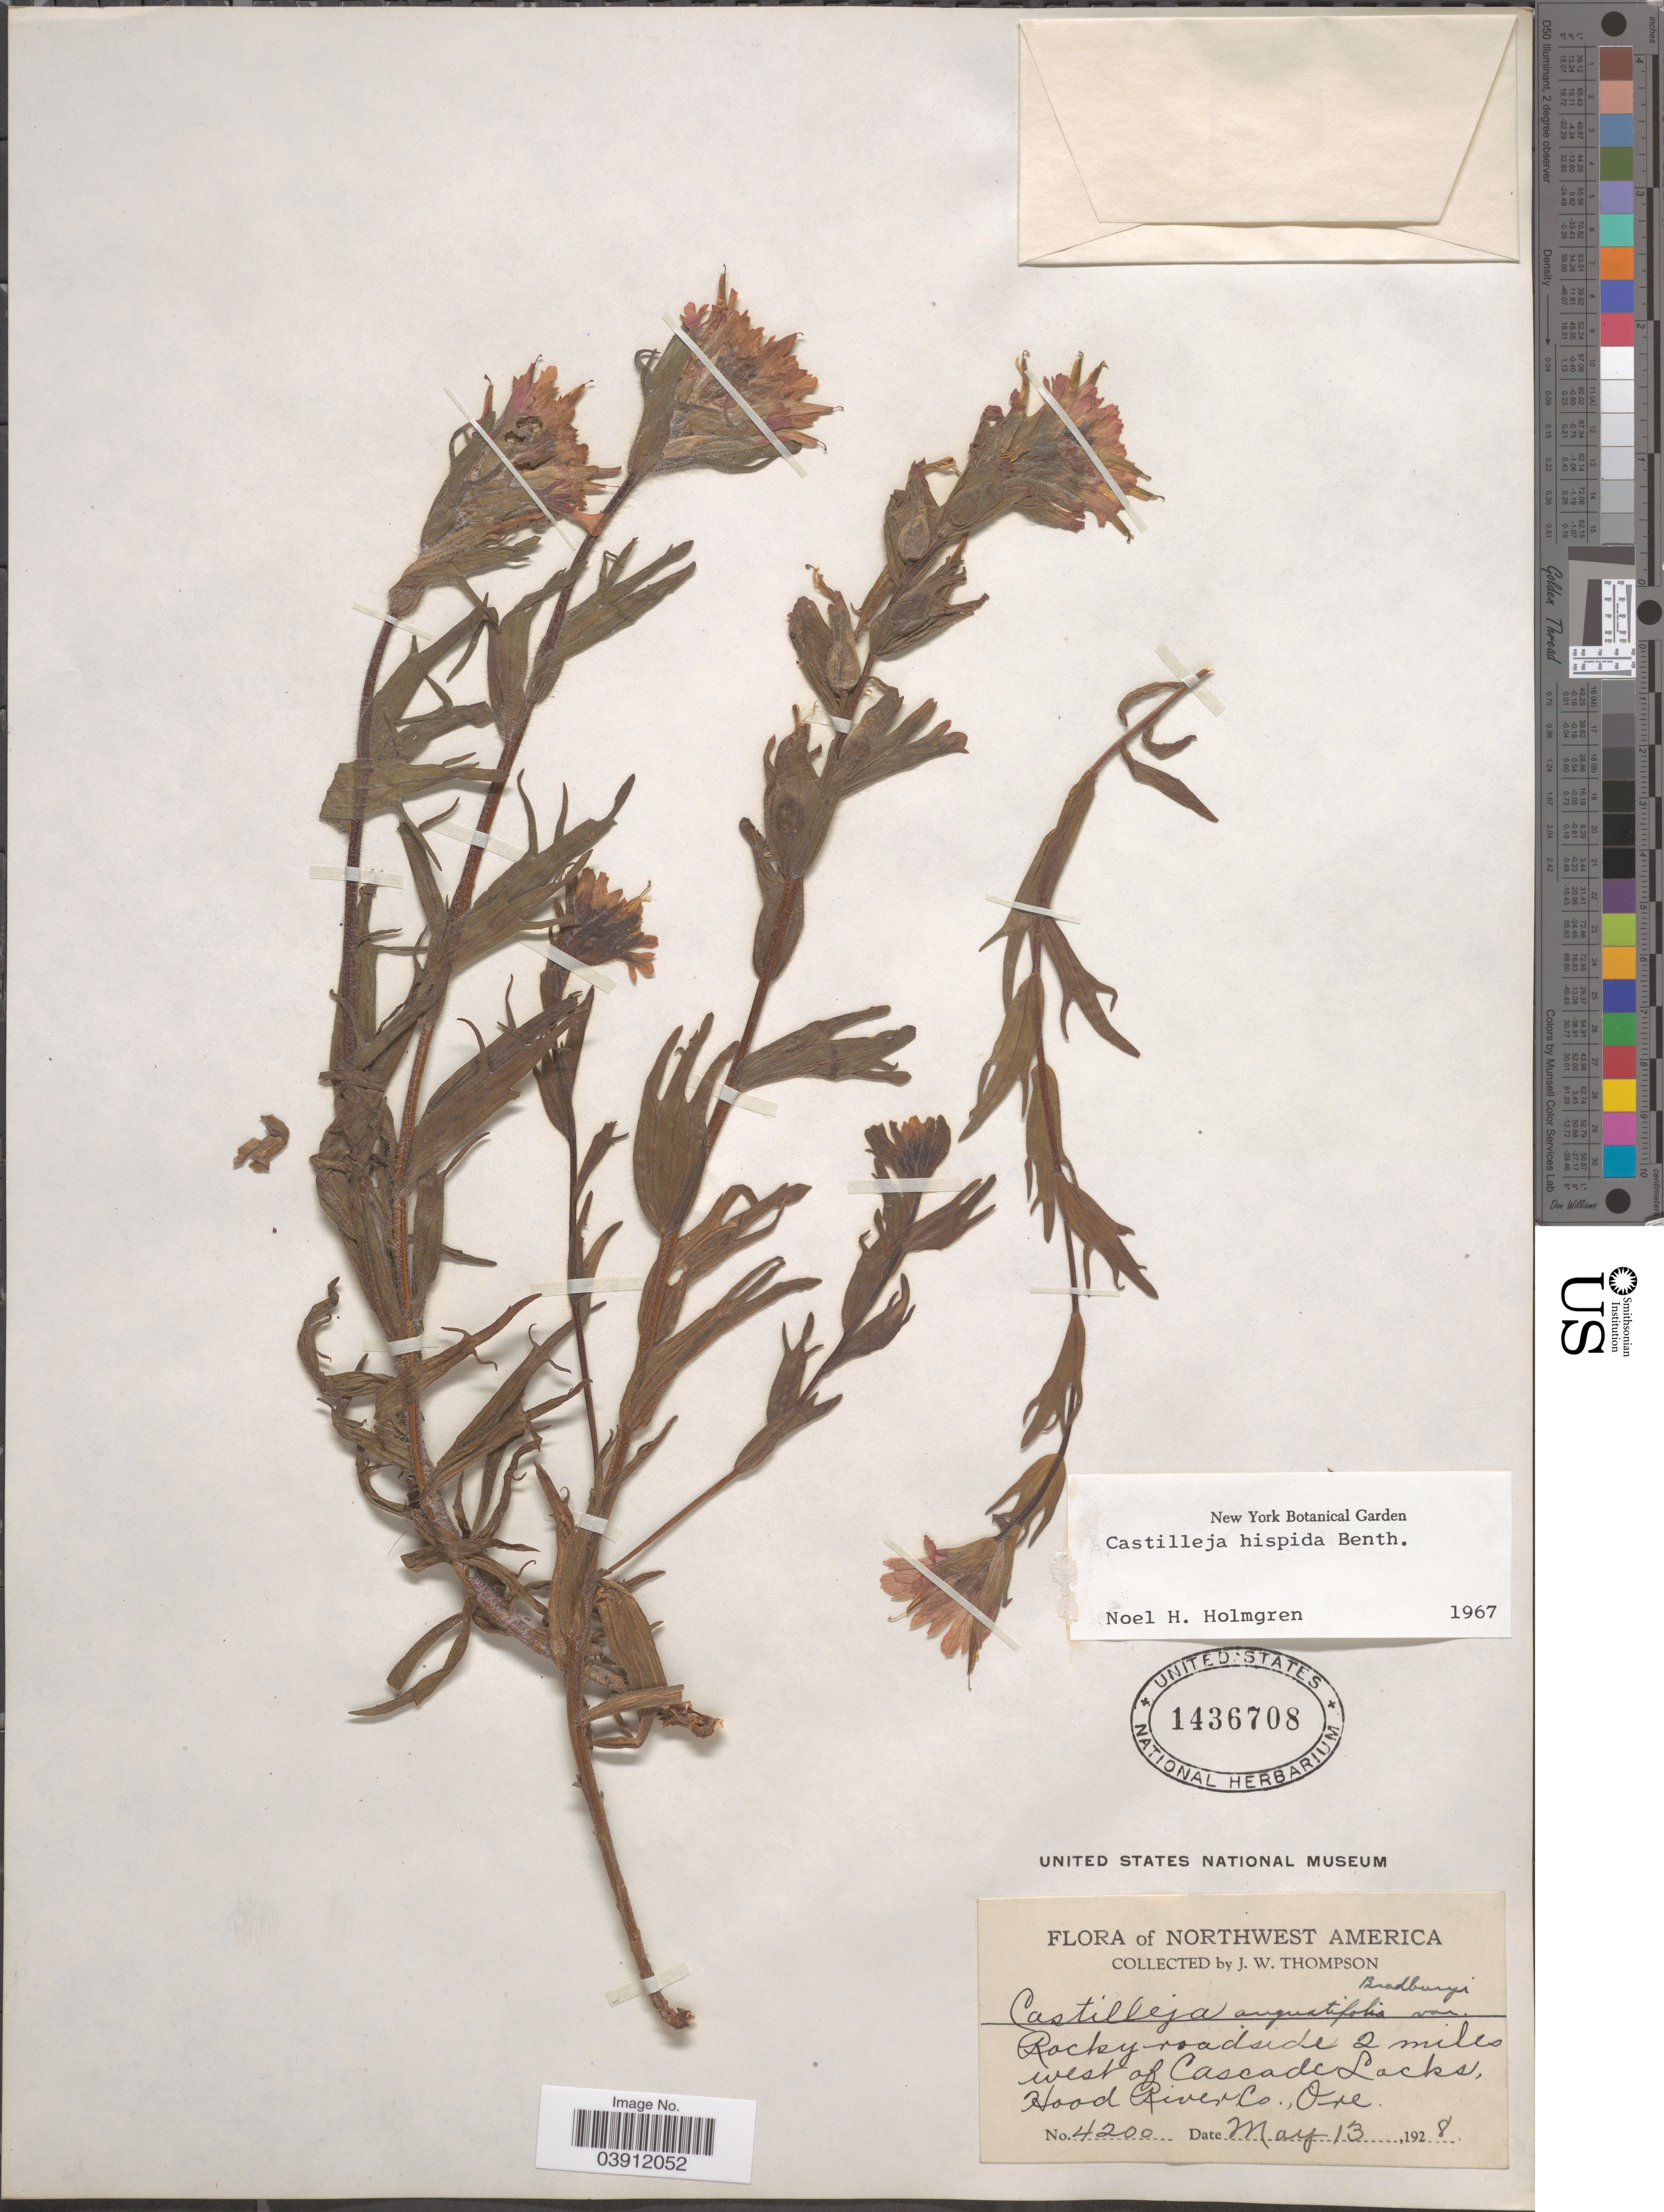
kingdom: Plantae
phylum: Tracheophyta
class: Magnoliopsida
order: Lamiales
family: Orobanchaceae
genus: Castilleja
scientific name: Castilleja hispida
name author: Benth. ex Hook.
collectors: J. Thompson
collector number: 4200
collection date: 1928-05-13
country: United States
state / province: Oregon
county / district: Hood River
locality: Northwest America. Rocky roadside 2 miles west of Cascade Lacks, Hood River Co.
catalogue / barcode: US 1436708